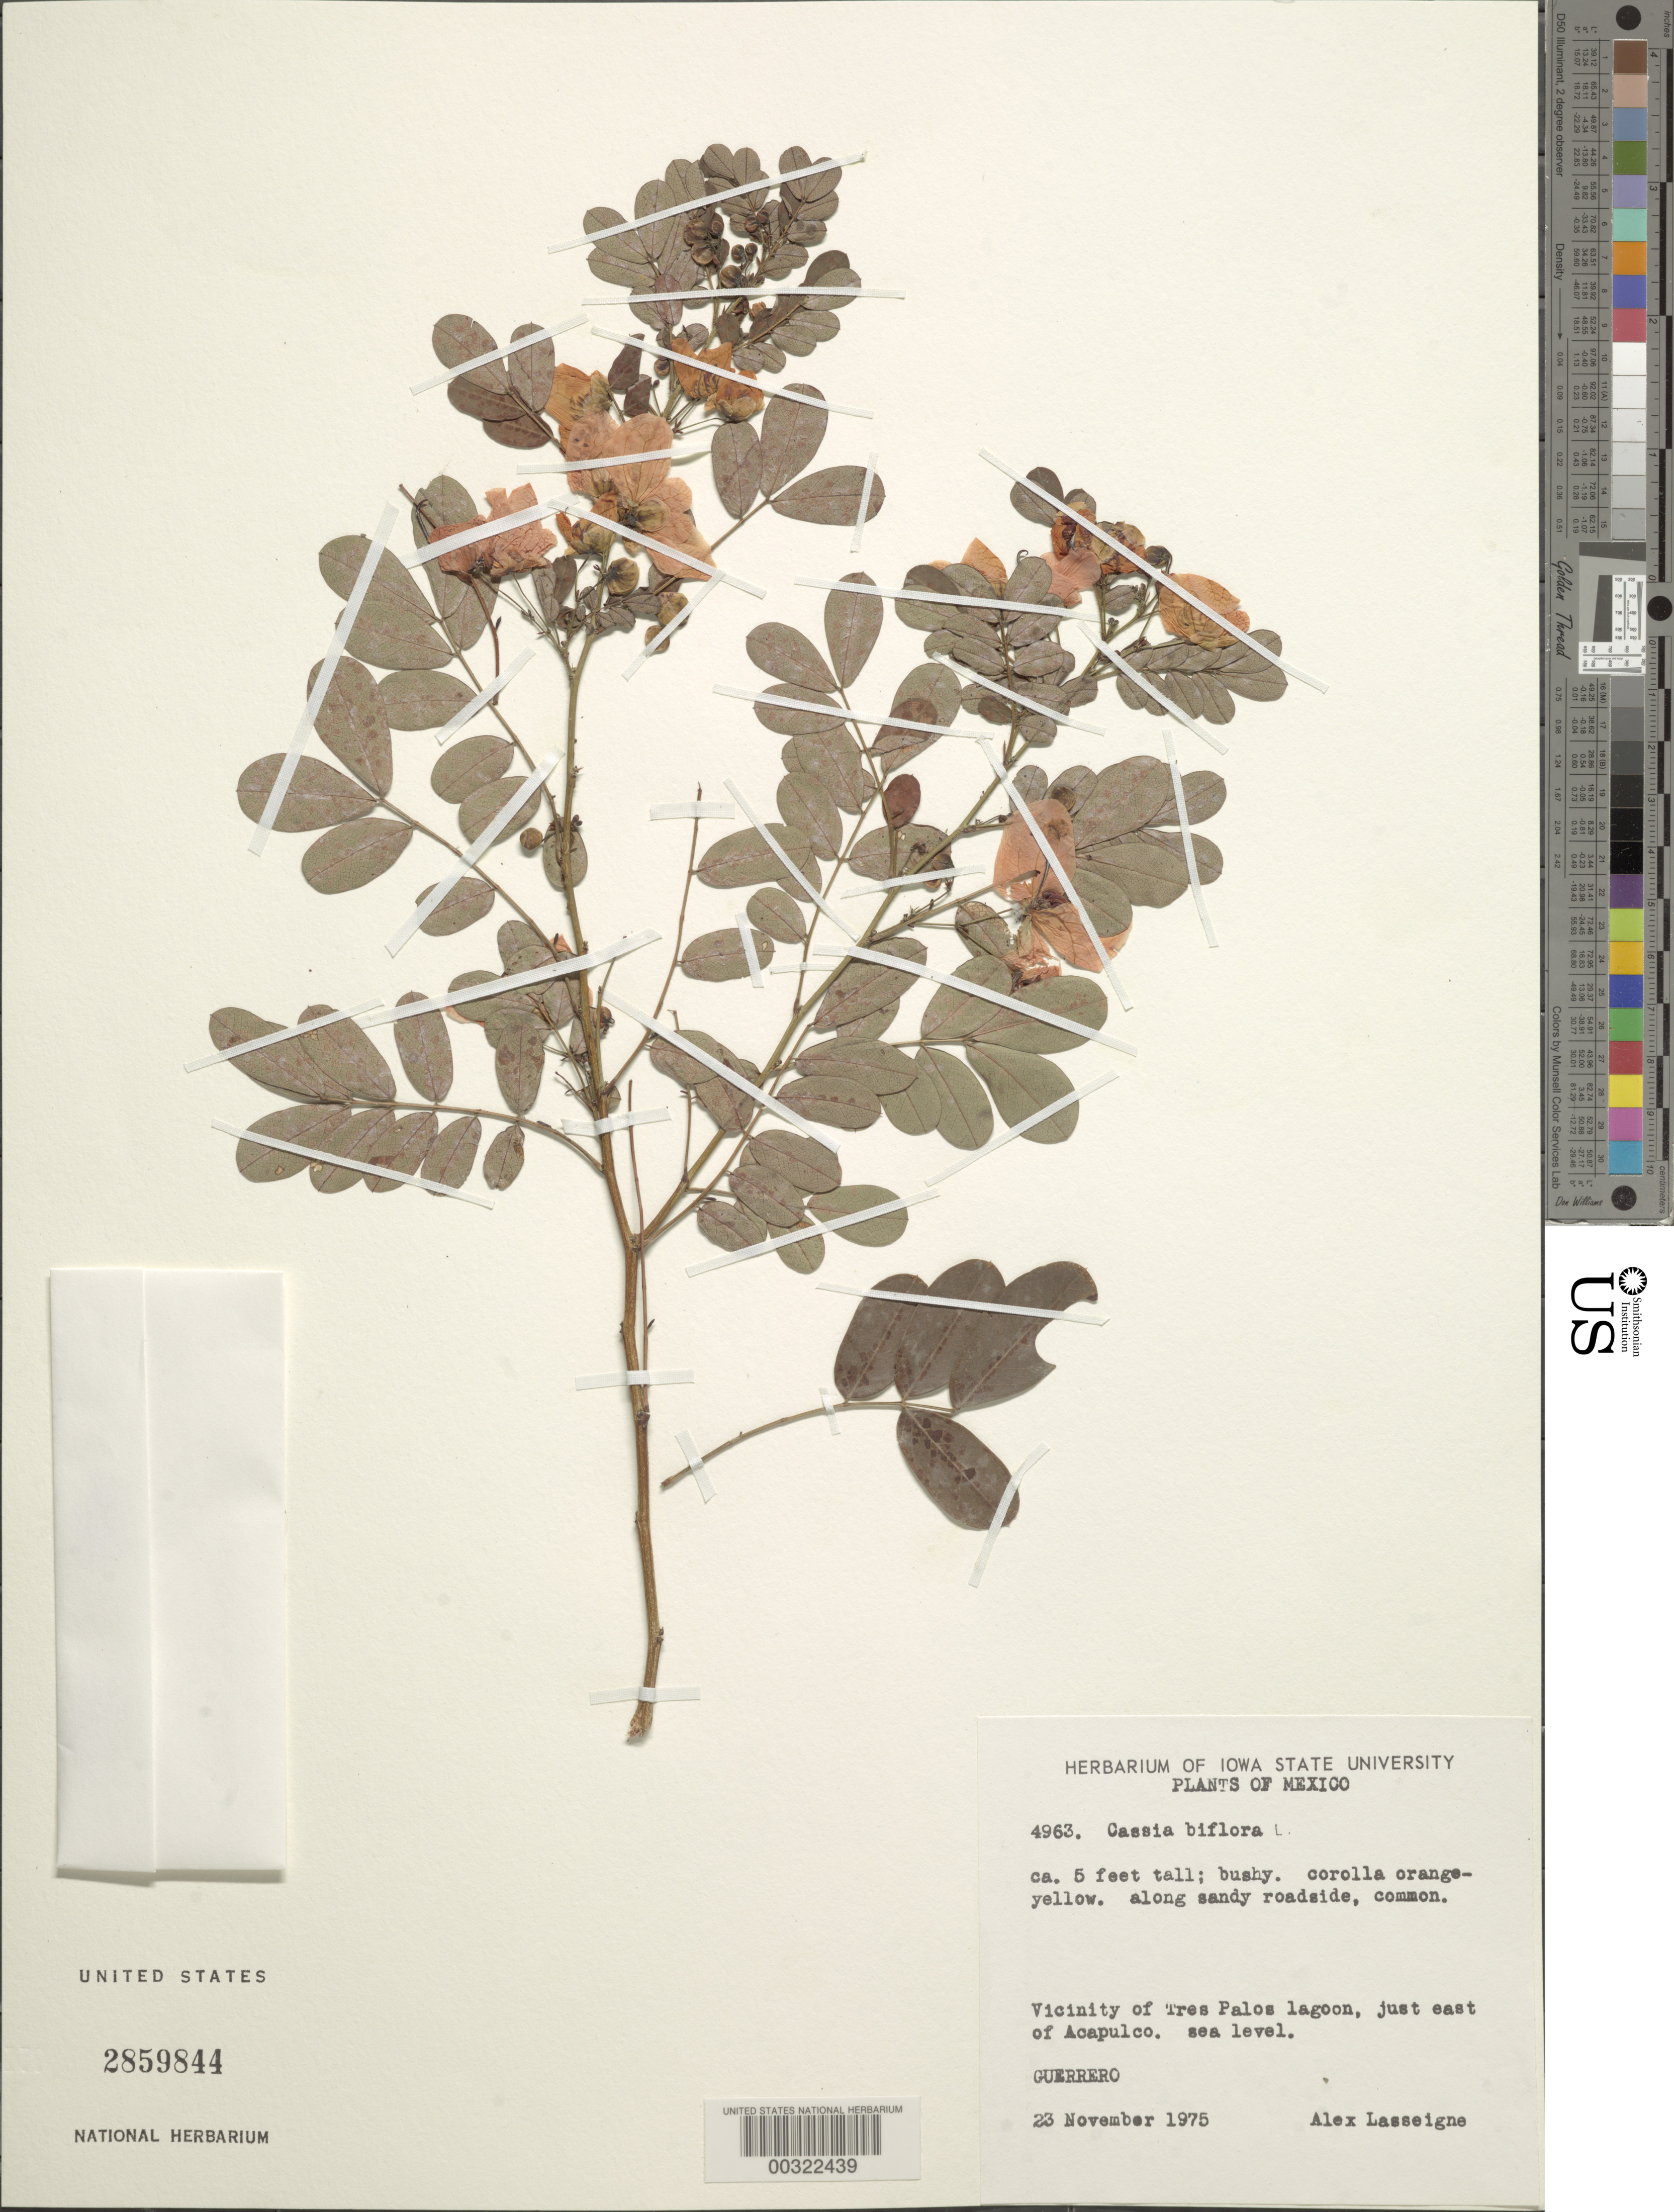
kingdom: Plantae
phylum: Tracheophyta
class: Magnoliopsida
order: Fabales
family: Fabaceae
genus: Senna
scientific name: Senna pallida var. pallida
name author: (Vahl) H.S. Irwin & Barneby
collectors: A. Lasseigne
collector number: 4963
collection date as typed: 23 Nov 1975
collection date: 1975-11-23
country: Mexico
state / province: Guerrero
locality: Vicinity of Tres Palos Lagoon, just E of Acapulco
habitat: Along sandy roadside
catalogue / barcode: US 2859844